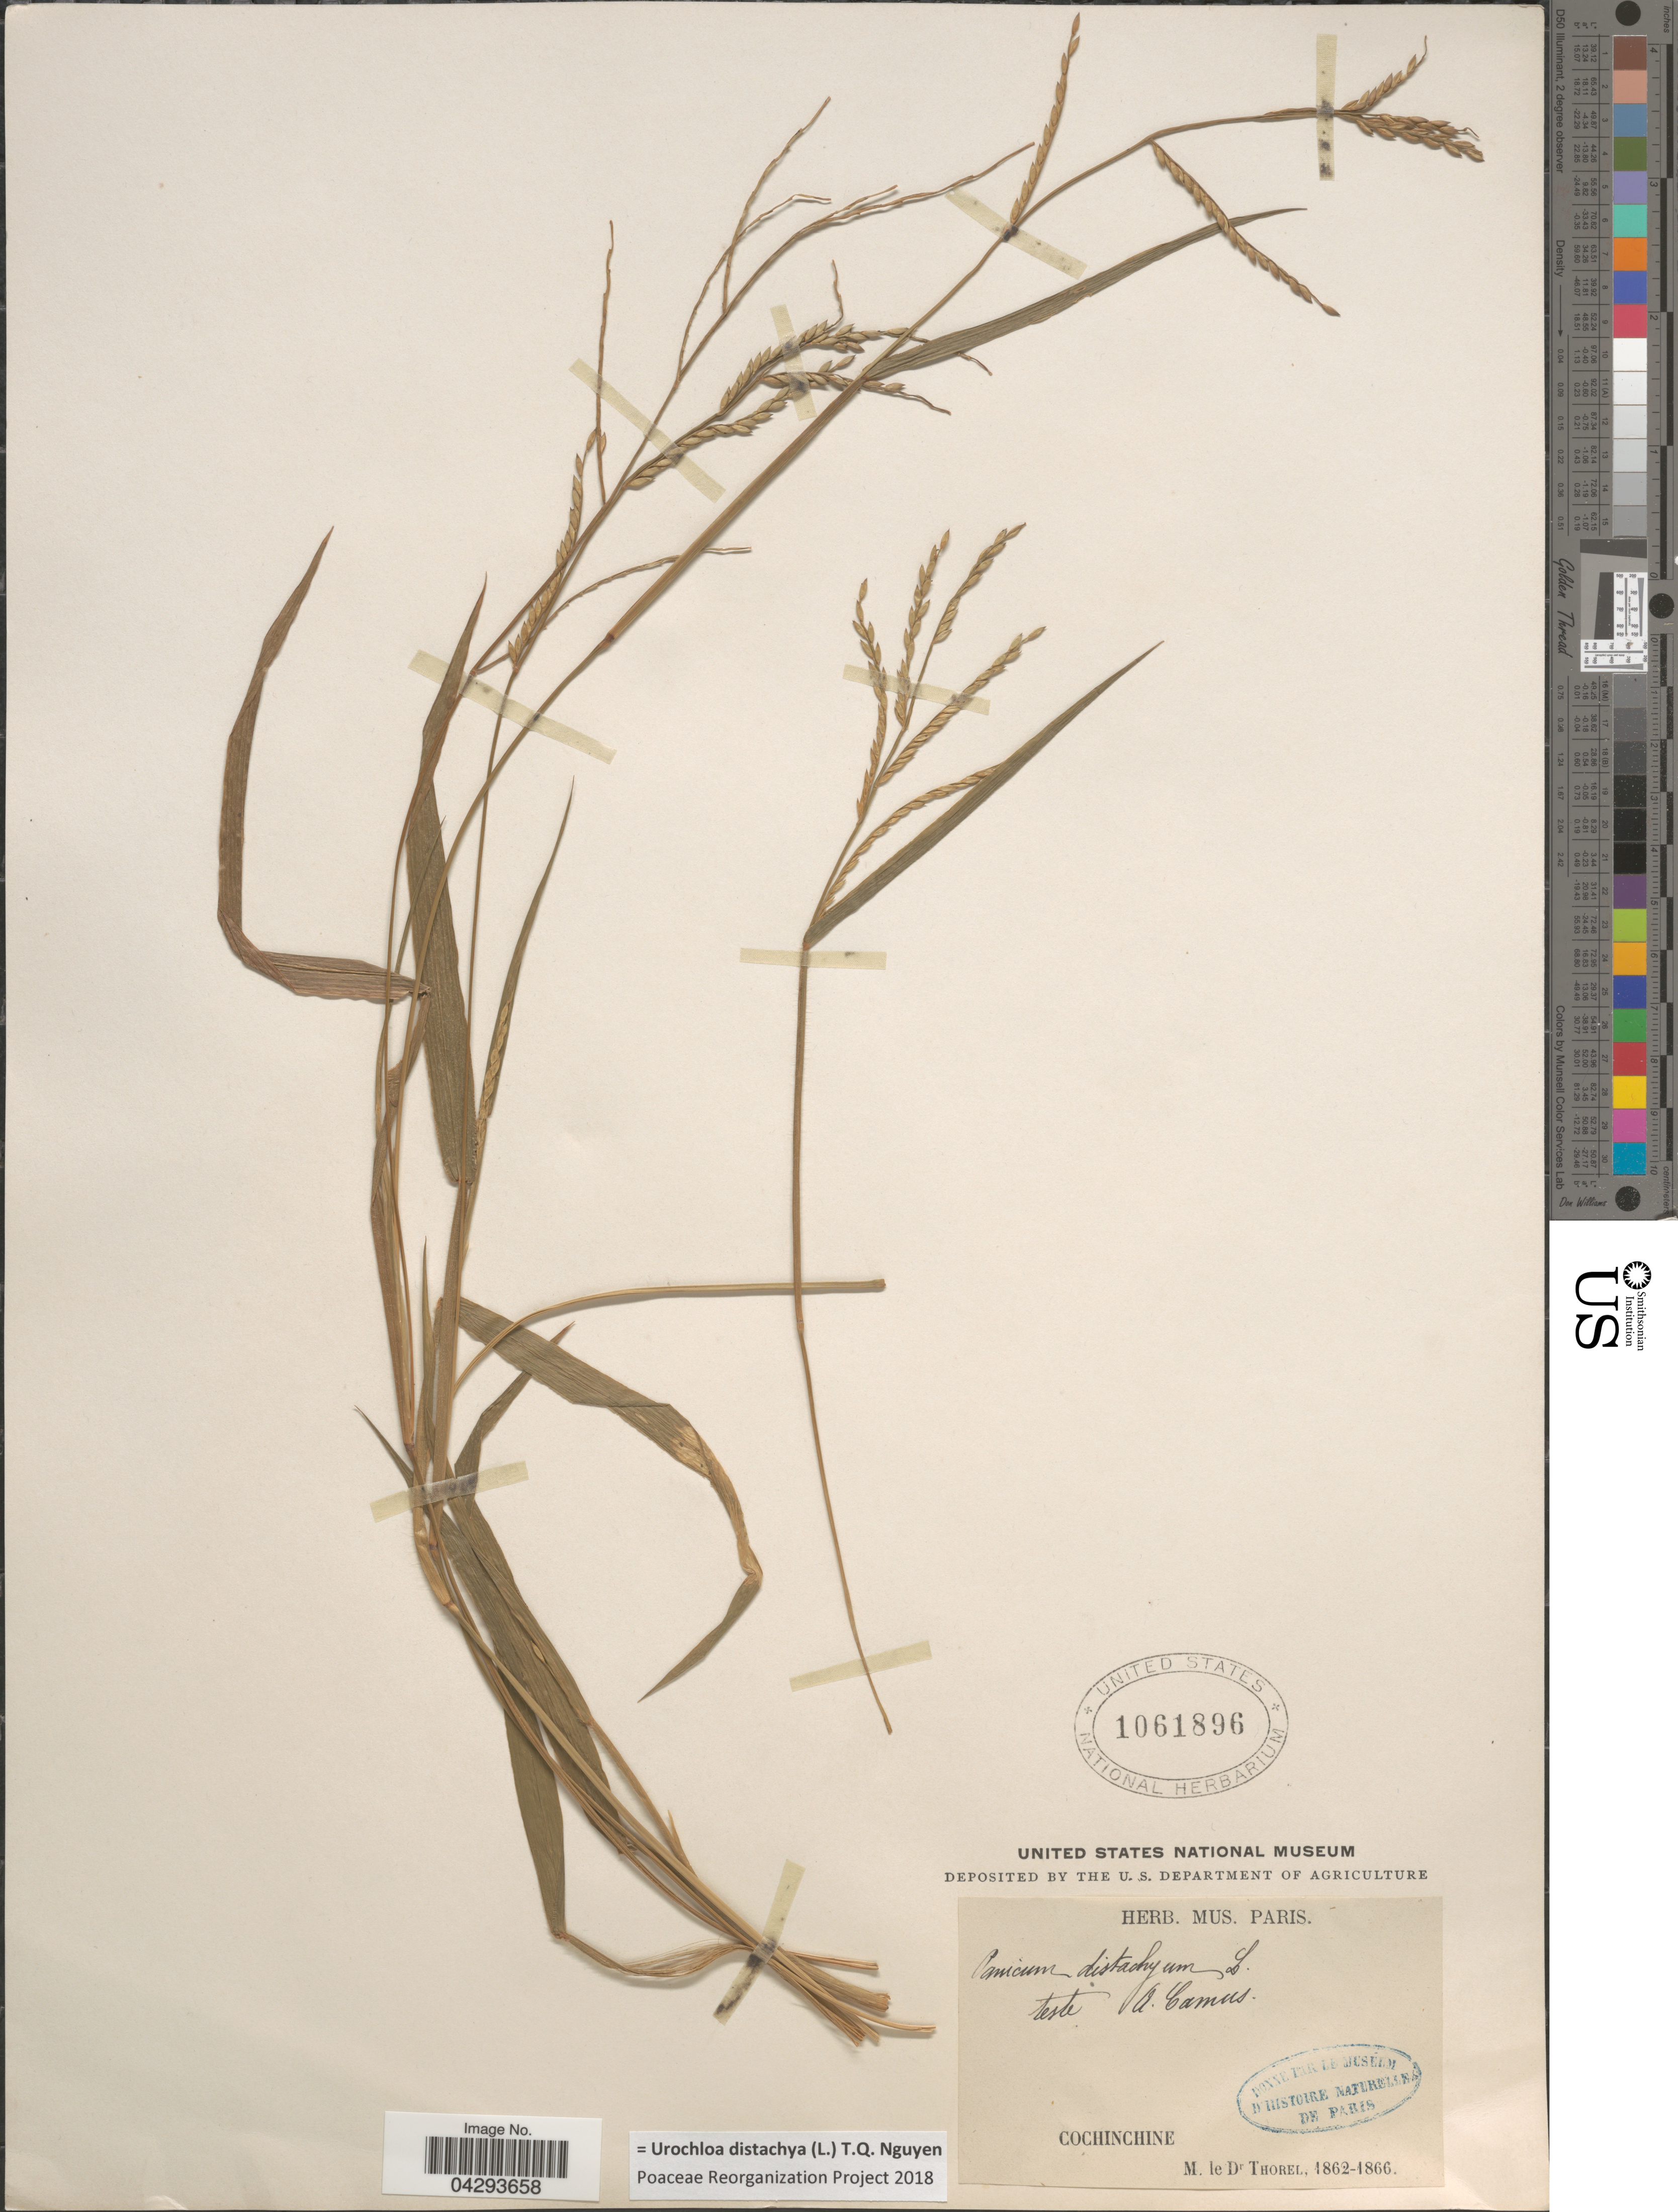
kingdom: Plantae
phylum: Tracheophyta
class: Liliopsida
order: Poales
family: Poaceae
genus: Urochloa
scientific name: Urochloa distachya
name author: (L.) T.Q. Nguyen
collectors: Thorel, M. "M. [=Monsieur] Thorel" DO NOT USE (error for C. Thorel)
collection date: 1862/1866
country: Vietnam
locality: Cochinchine.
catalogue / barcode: US 1061896